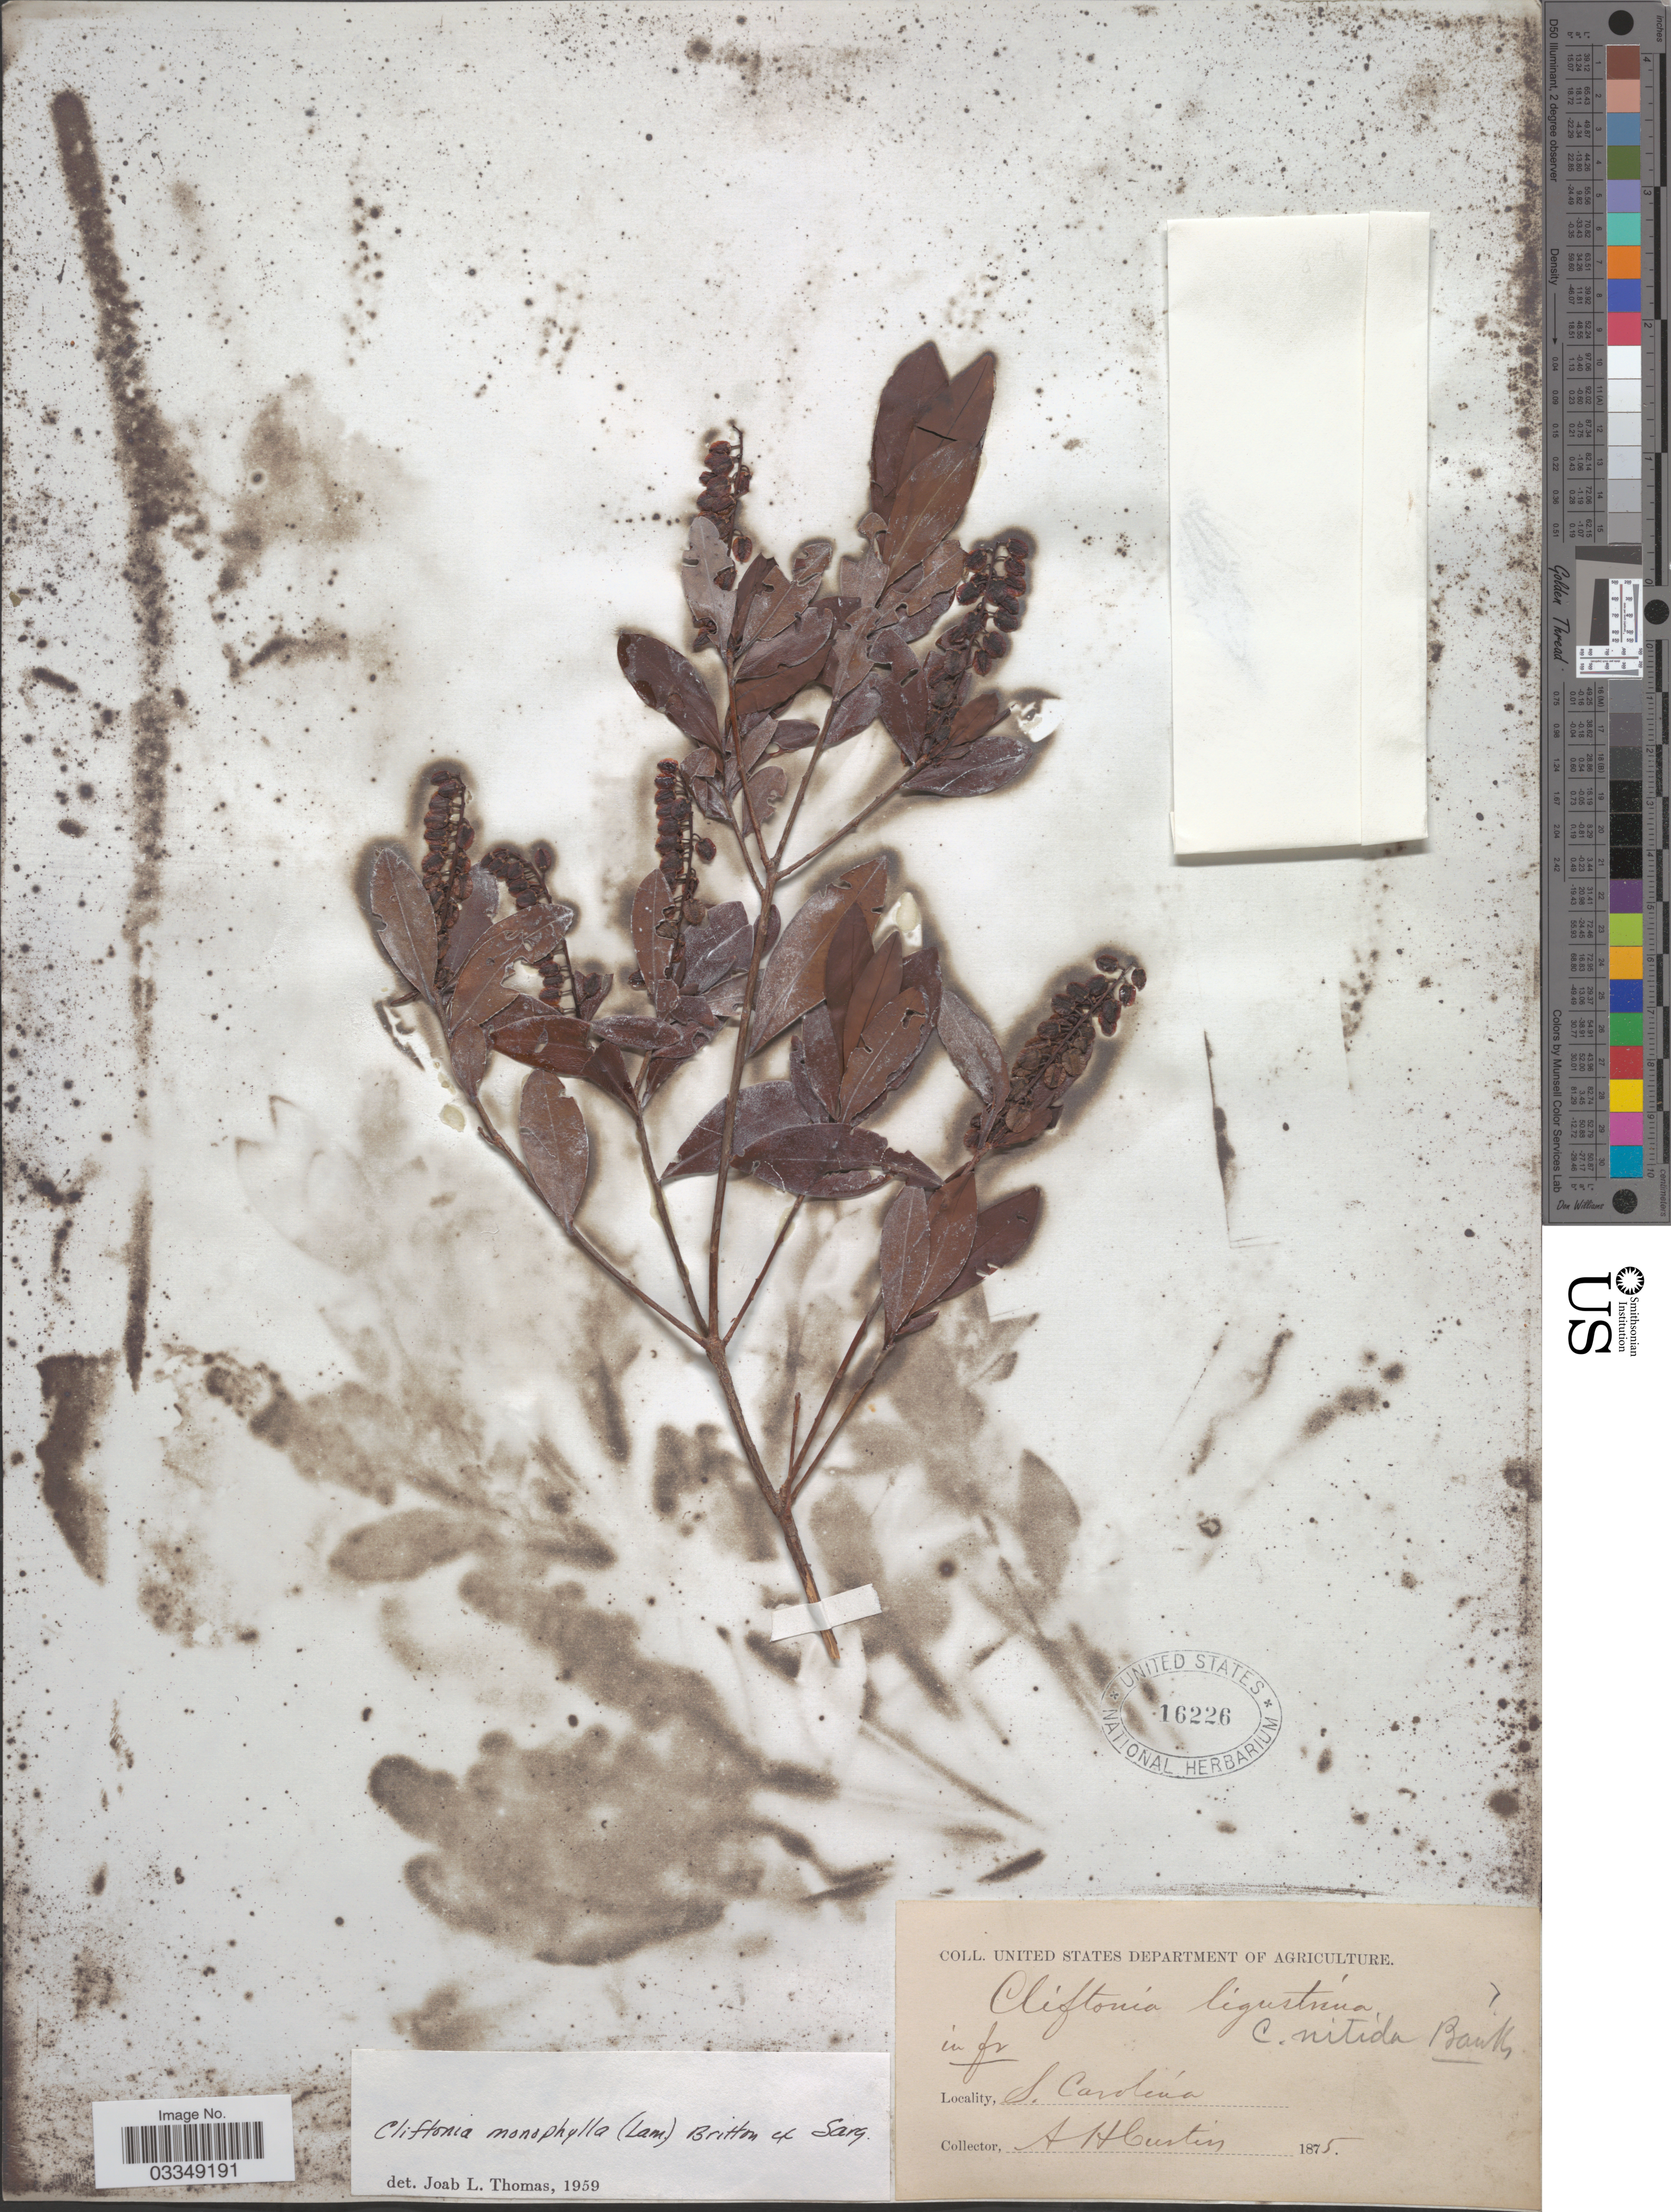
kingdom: Plantae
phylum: Tracheophyta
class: Magnoliopsida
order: Ericales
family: Cyrillaceae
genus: Cliftonia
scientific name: Cliftonia monophylla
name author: (Lam.) Britton ex Sarg.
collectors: A. H. Curtiss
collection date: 1875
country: United States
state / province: South Carolina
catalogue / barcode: US 16226